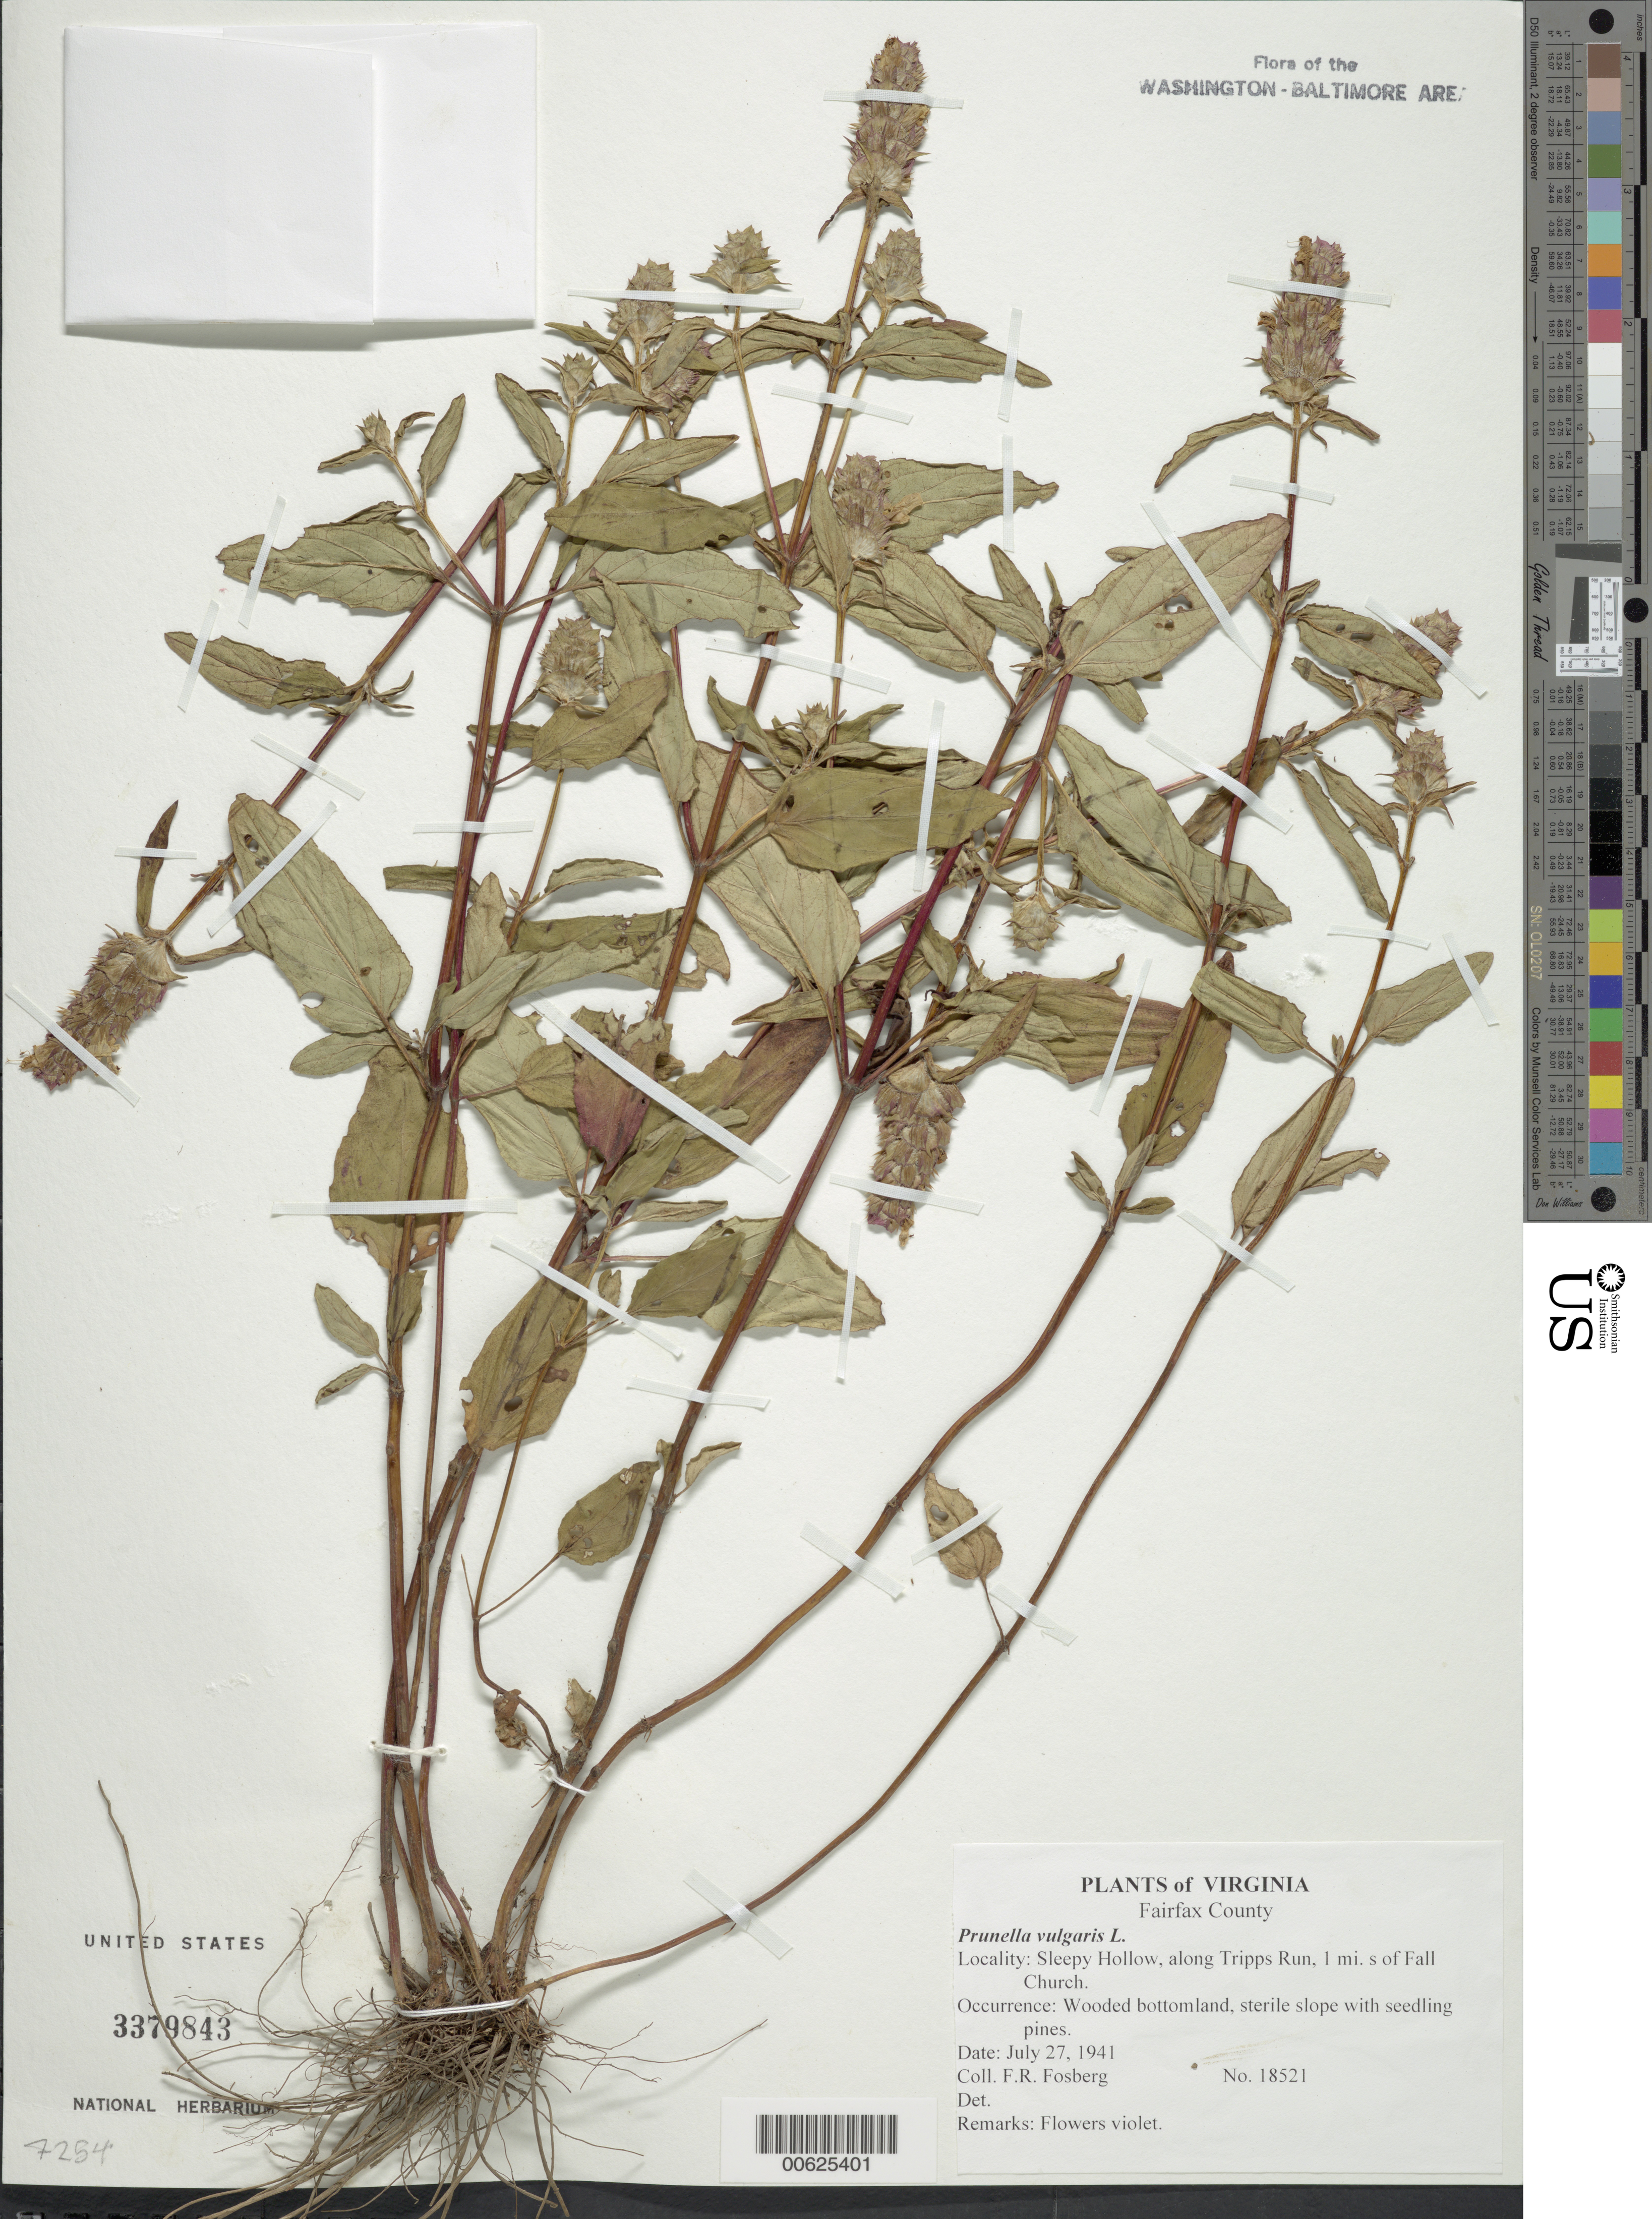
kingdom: Plantae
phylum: Tracheophyta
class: Magnoliopsida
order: Lamiales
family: Lamiaceae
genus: Prunella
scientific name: Prunella vulgaris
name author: L.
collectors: F. R. Fosberg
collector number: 18521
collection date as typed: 27 Jul 1941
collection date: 1941-07-27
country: United States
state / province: Virginia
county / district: Fairfax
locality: Sleepy Hollow, along Tripps Run, 1 mi. S of Falls Church.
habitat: Wooded bottomland, sterile slope with seedling pines.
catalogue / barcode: US 3379843